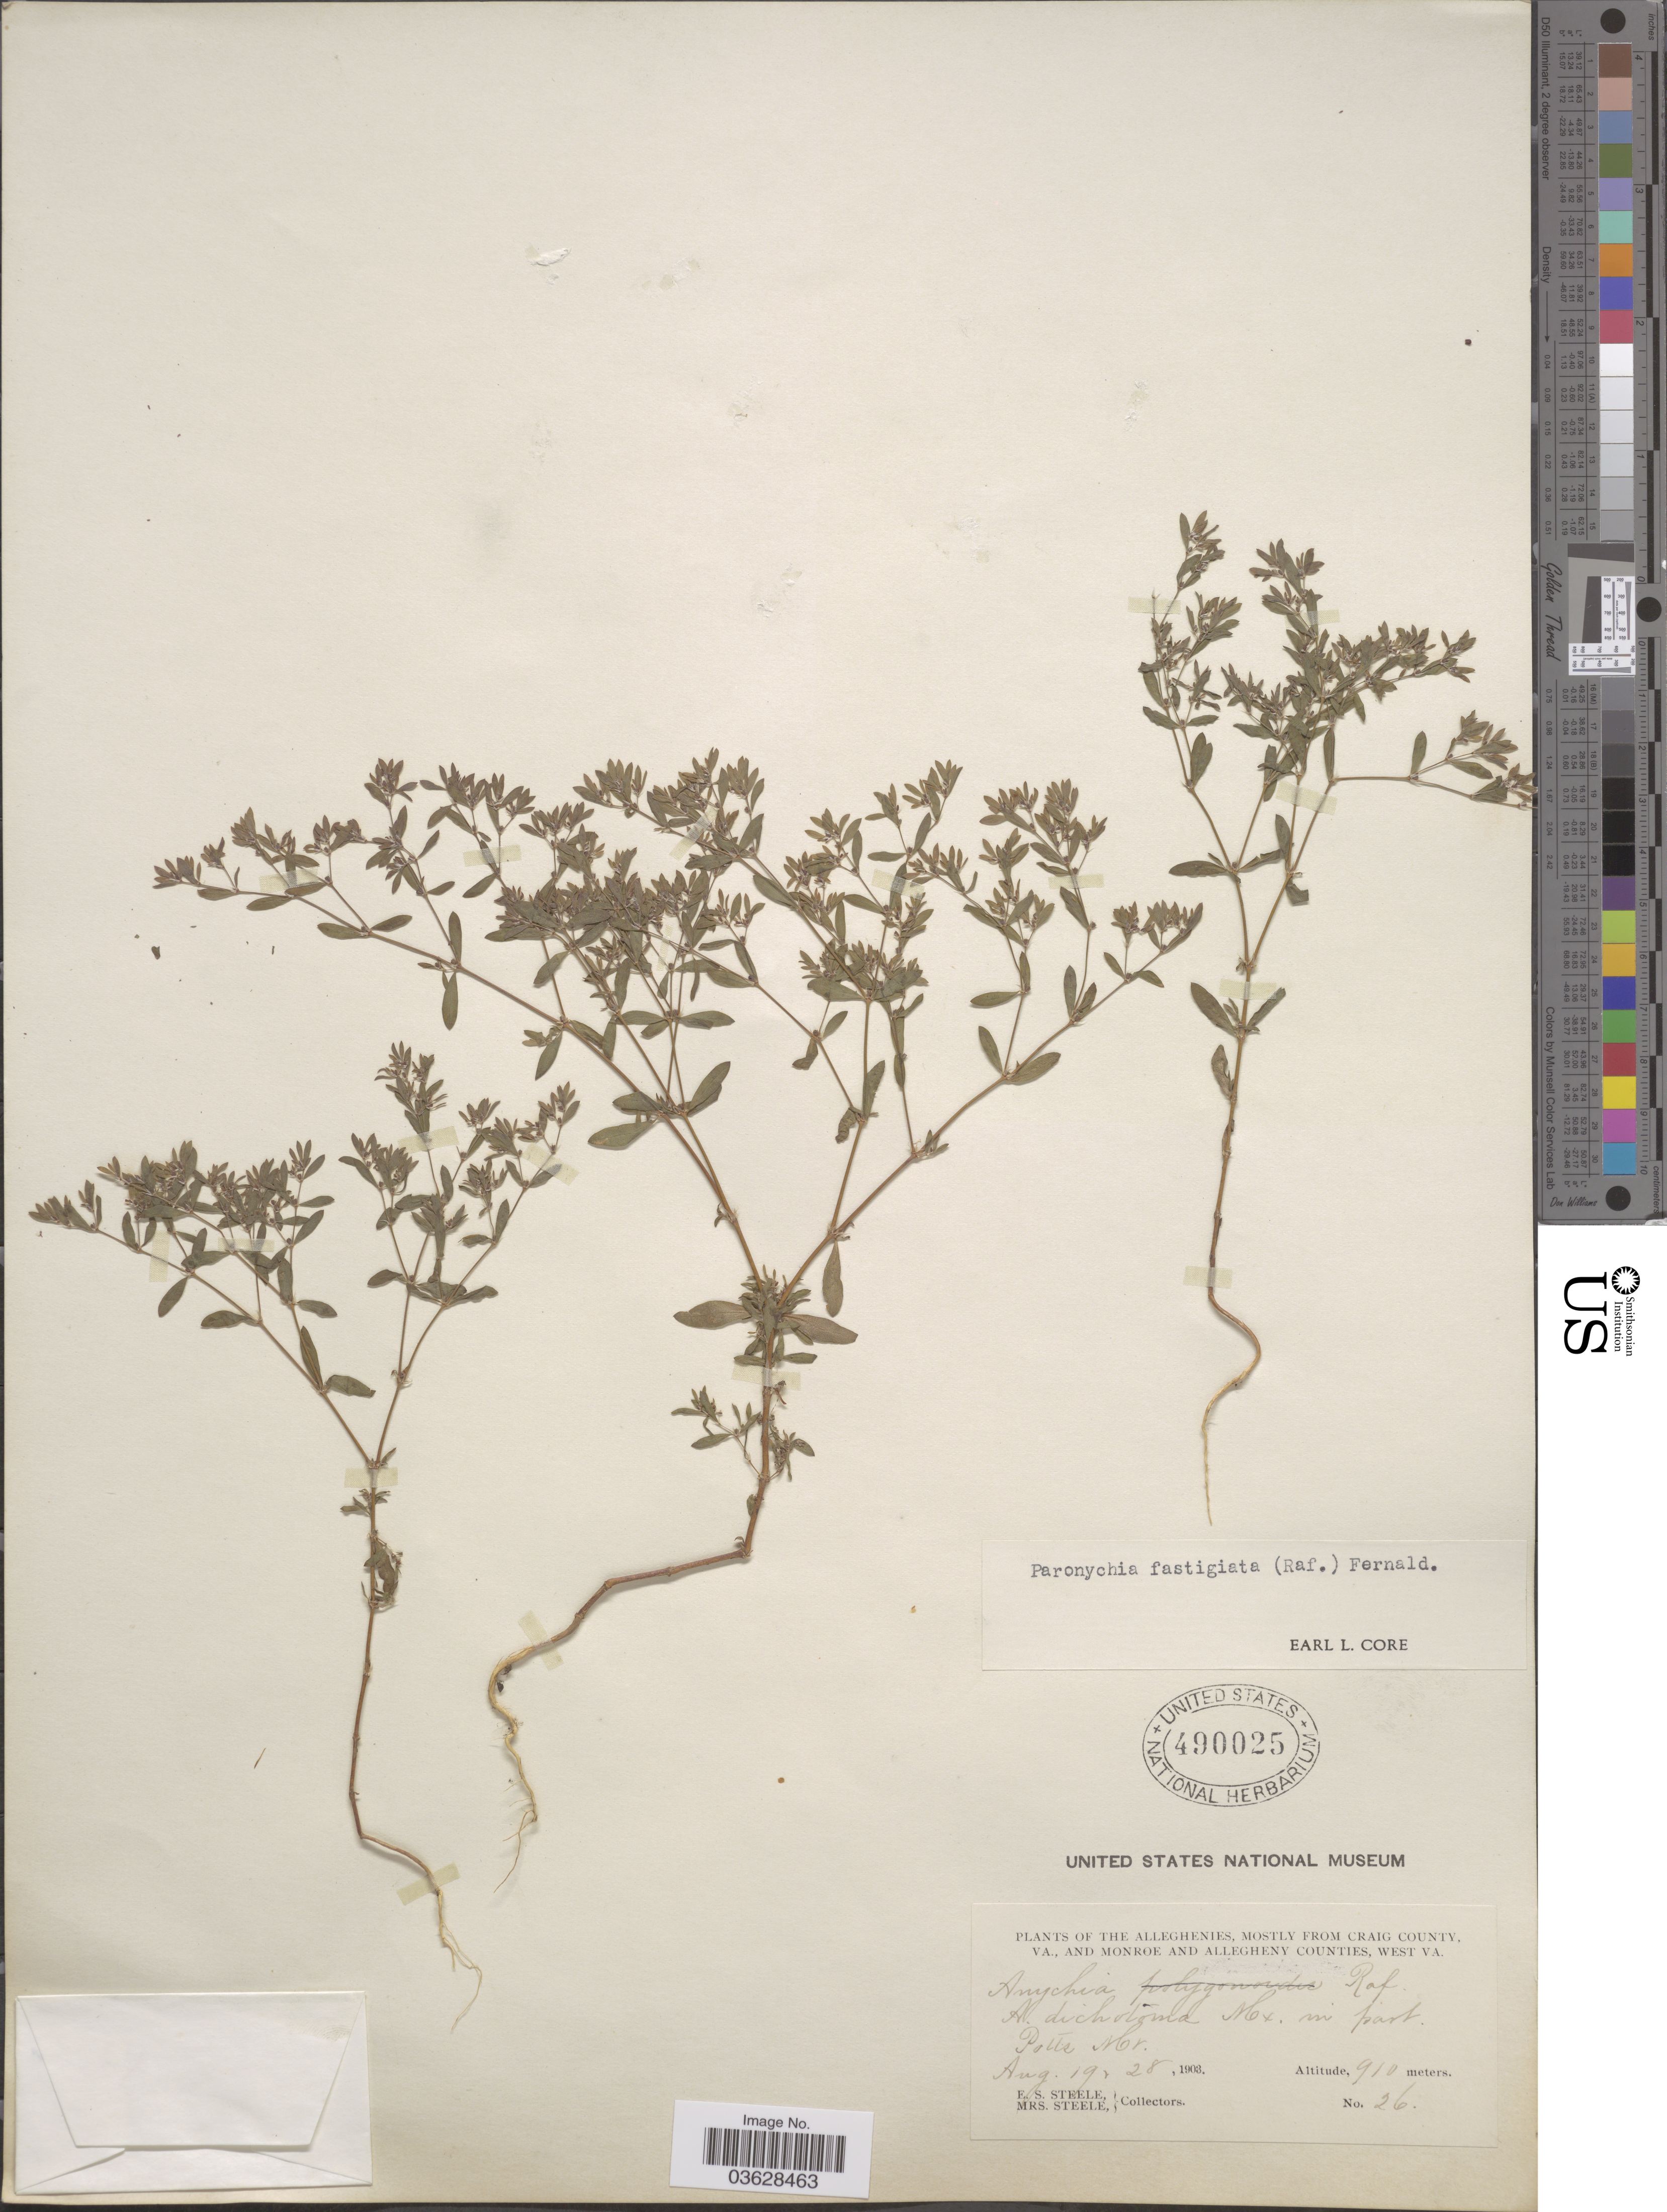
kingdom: Plantae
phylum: Tracheophyta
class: Magnoliopsida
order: Caryophyllales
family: Caryophyllaceae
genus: Paronychia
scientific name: Paronychia fastigiata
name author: (Raf.) Fernald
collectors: E. Steele & Mrs. E. S. Steele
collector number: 26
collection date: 1903-08-19/1903-08-28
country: United States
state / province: Virginia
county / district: Craig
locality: The Alleghenies, mostly from Craig County, Va., and Monroe and Allegheny Counties, West Va.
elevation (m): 910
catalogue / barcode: US 490025